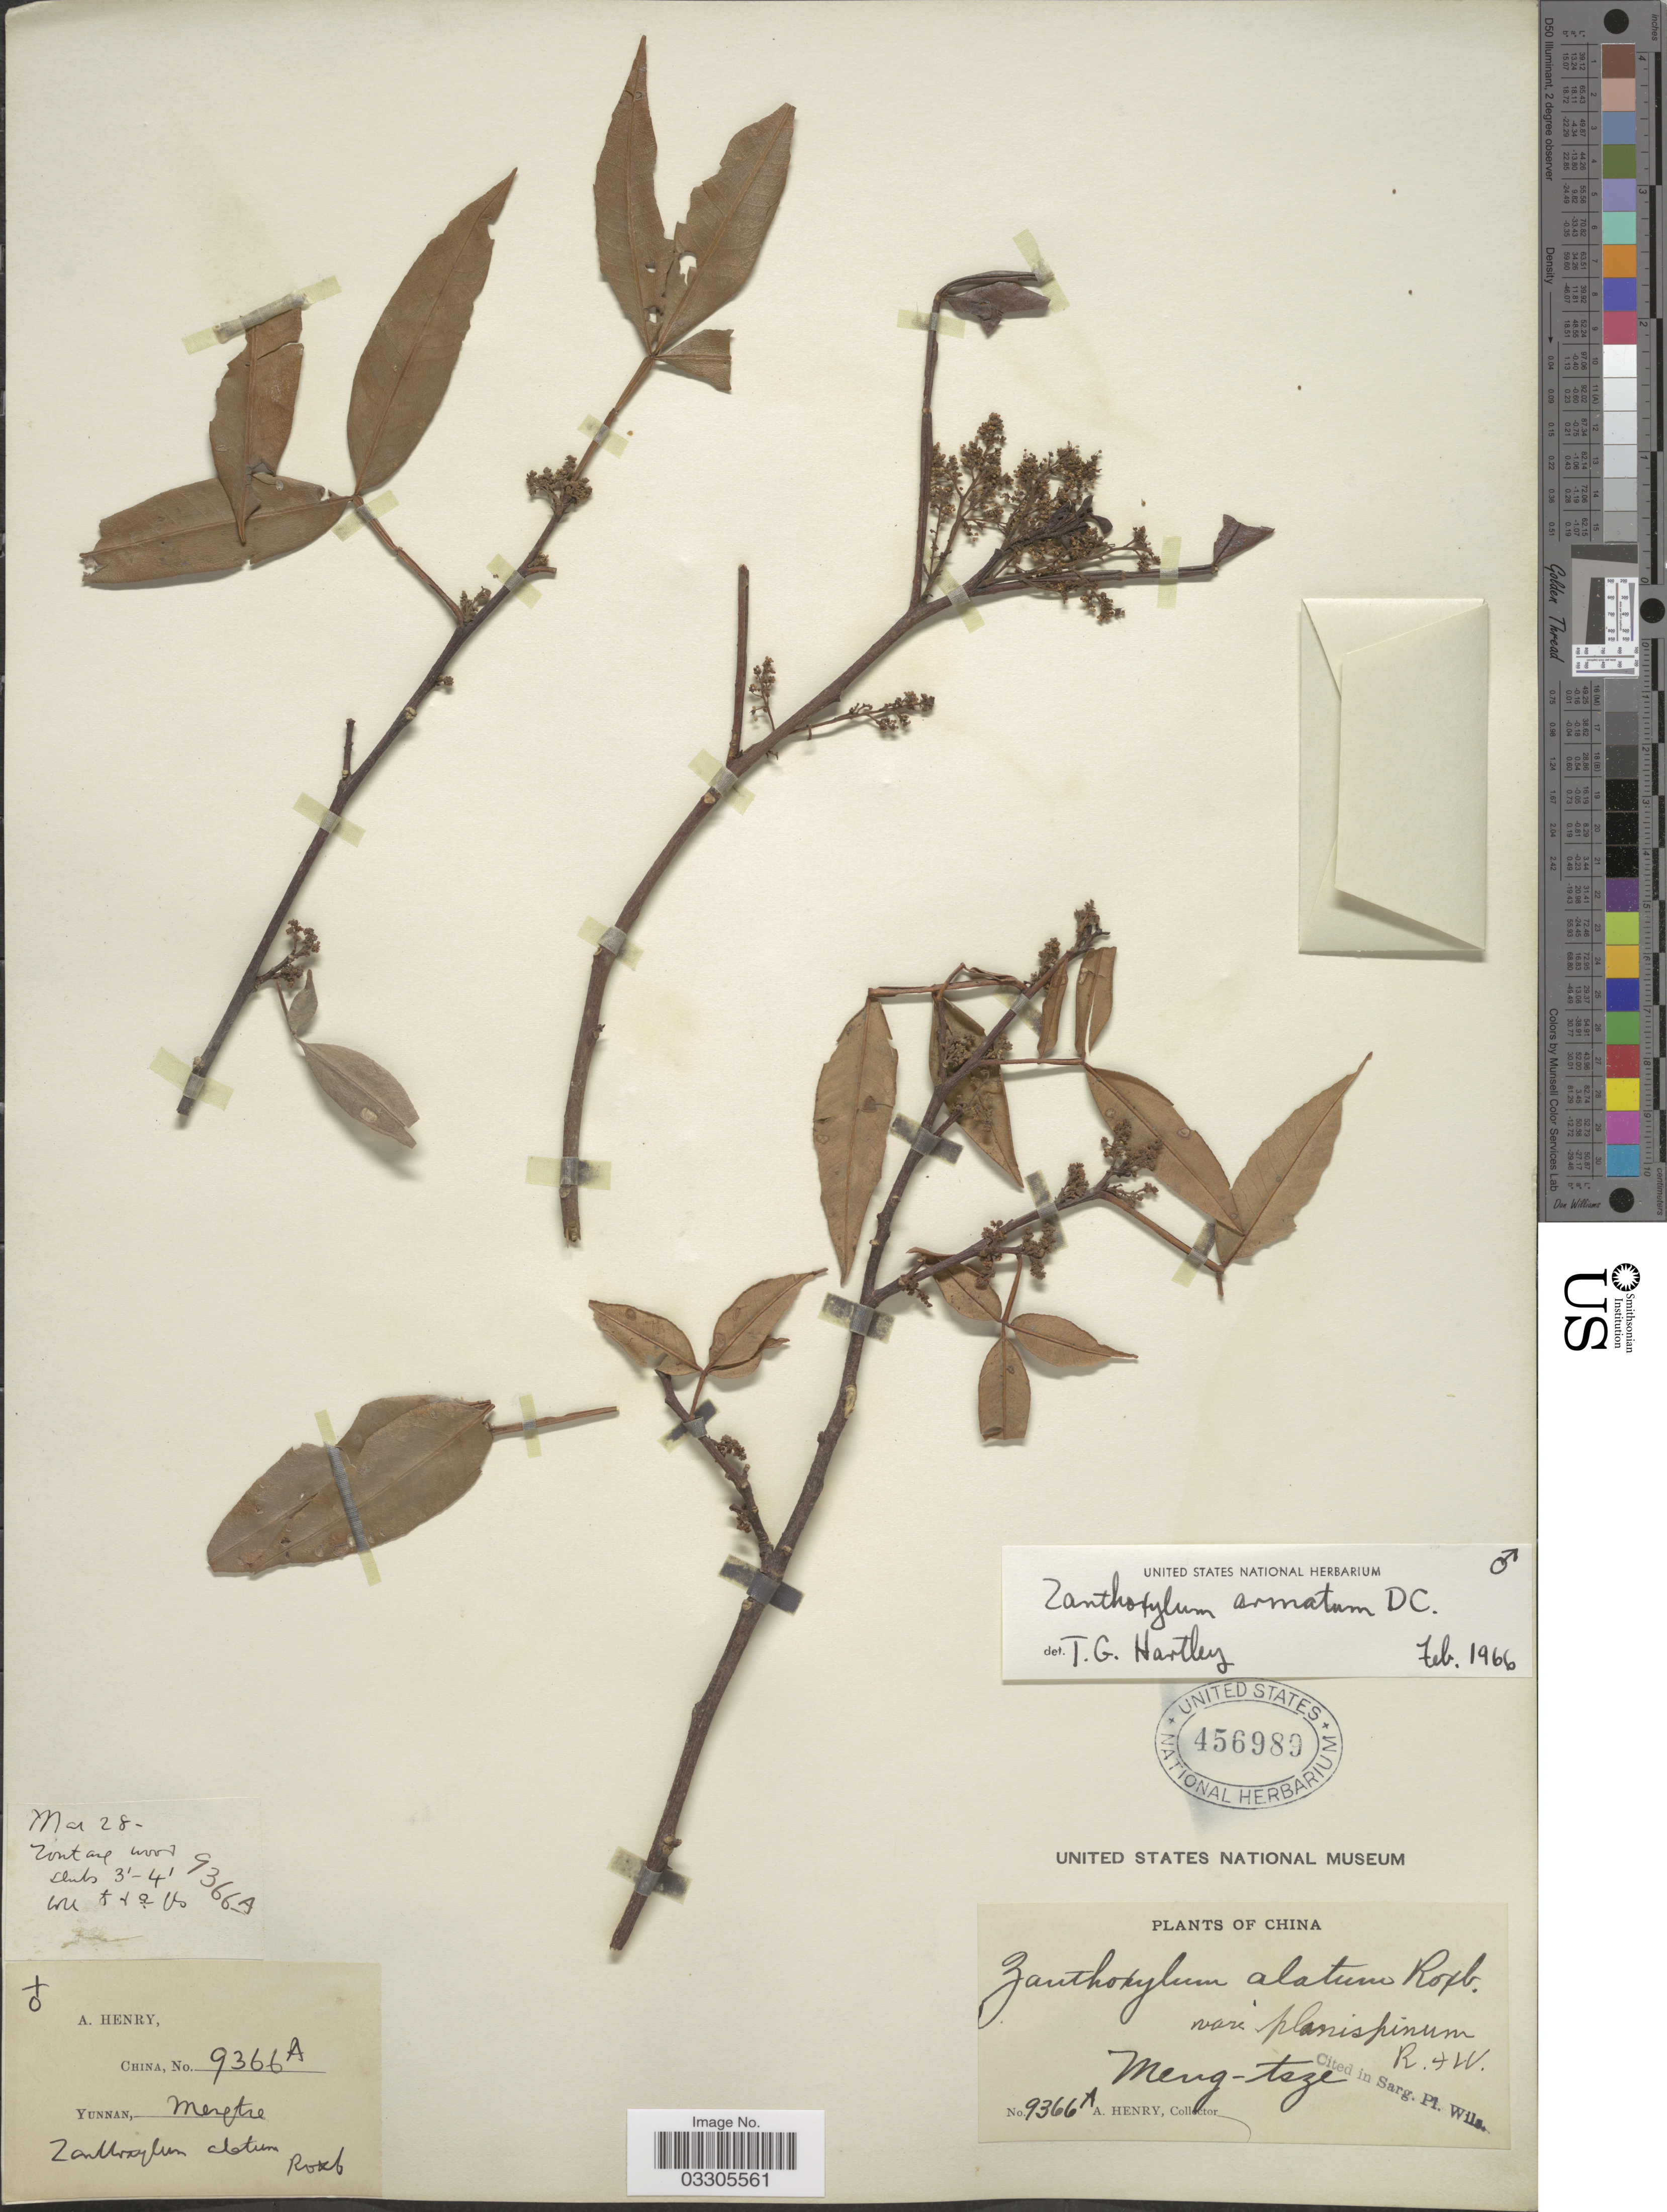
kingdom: Plantae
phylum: Tracheophyta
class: Magnoliopsida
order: Sapindales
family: Rutaceae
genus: Zanthoxylum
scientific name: Zanthoxylum armatum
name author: DC.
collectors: A. Henry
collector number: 9366 A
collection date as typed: Transcribed d/m/y: /5/28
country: China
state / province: Yunnan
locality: Meng-tsze.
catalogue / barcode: US 456989